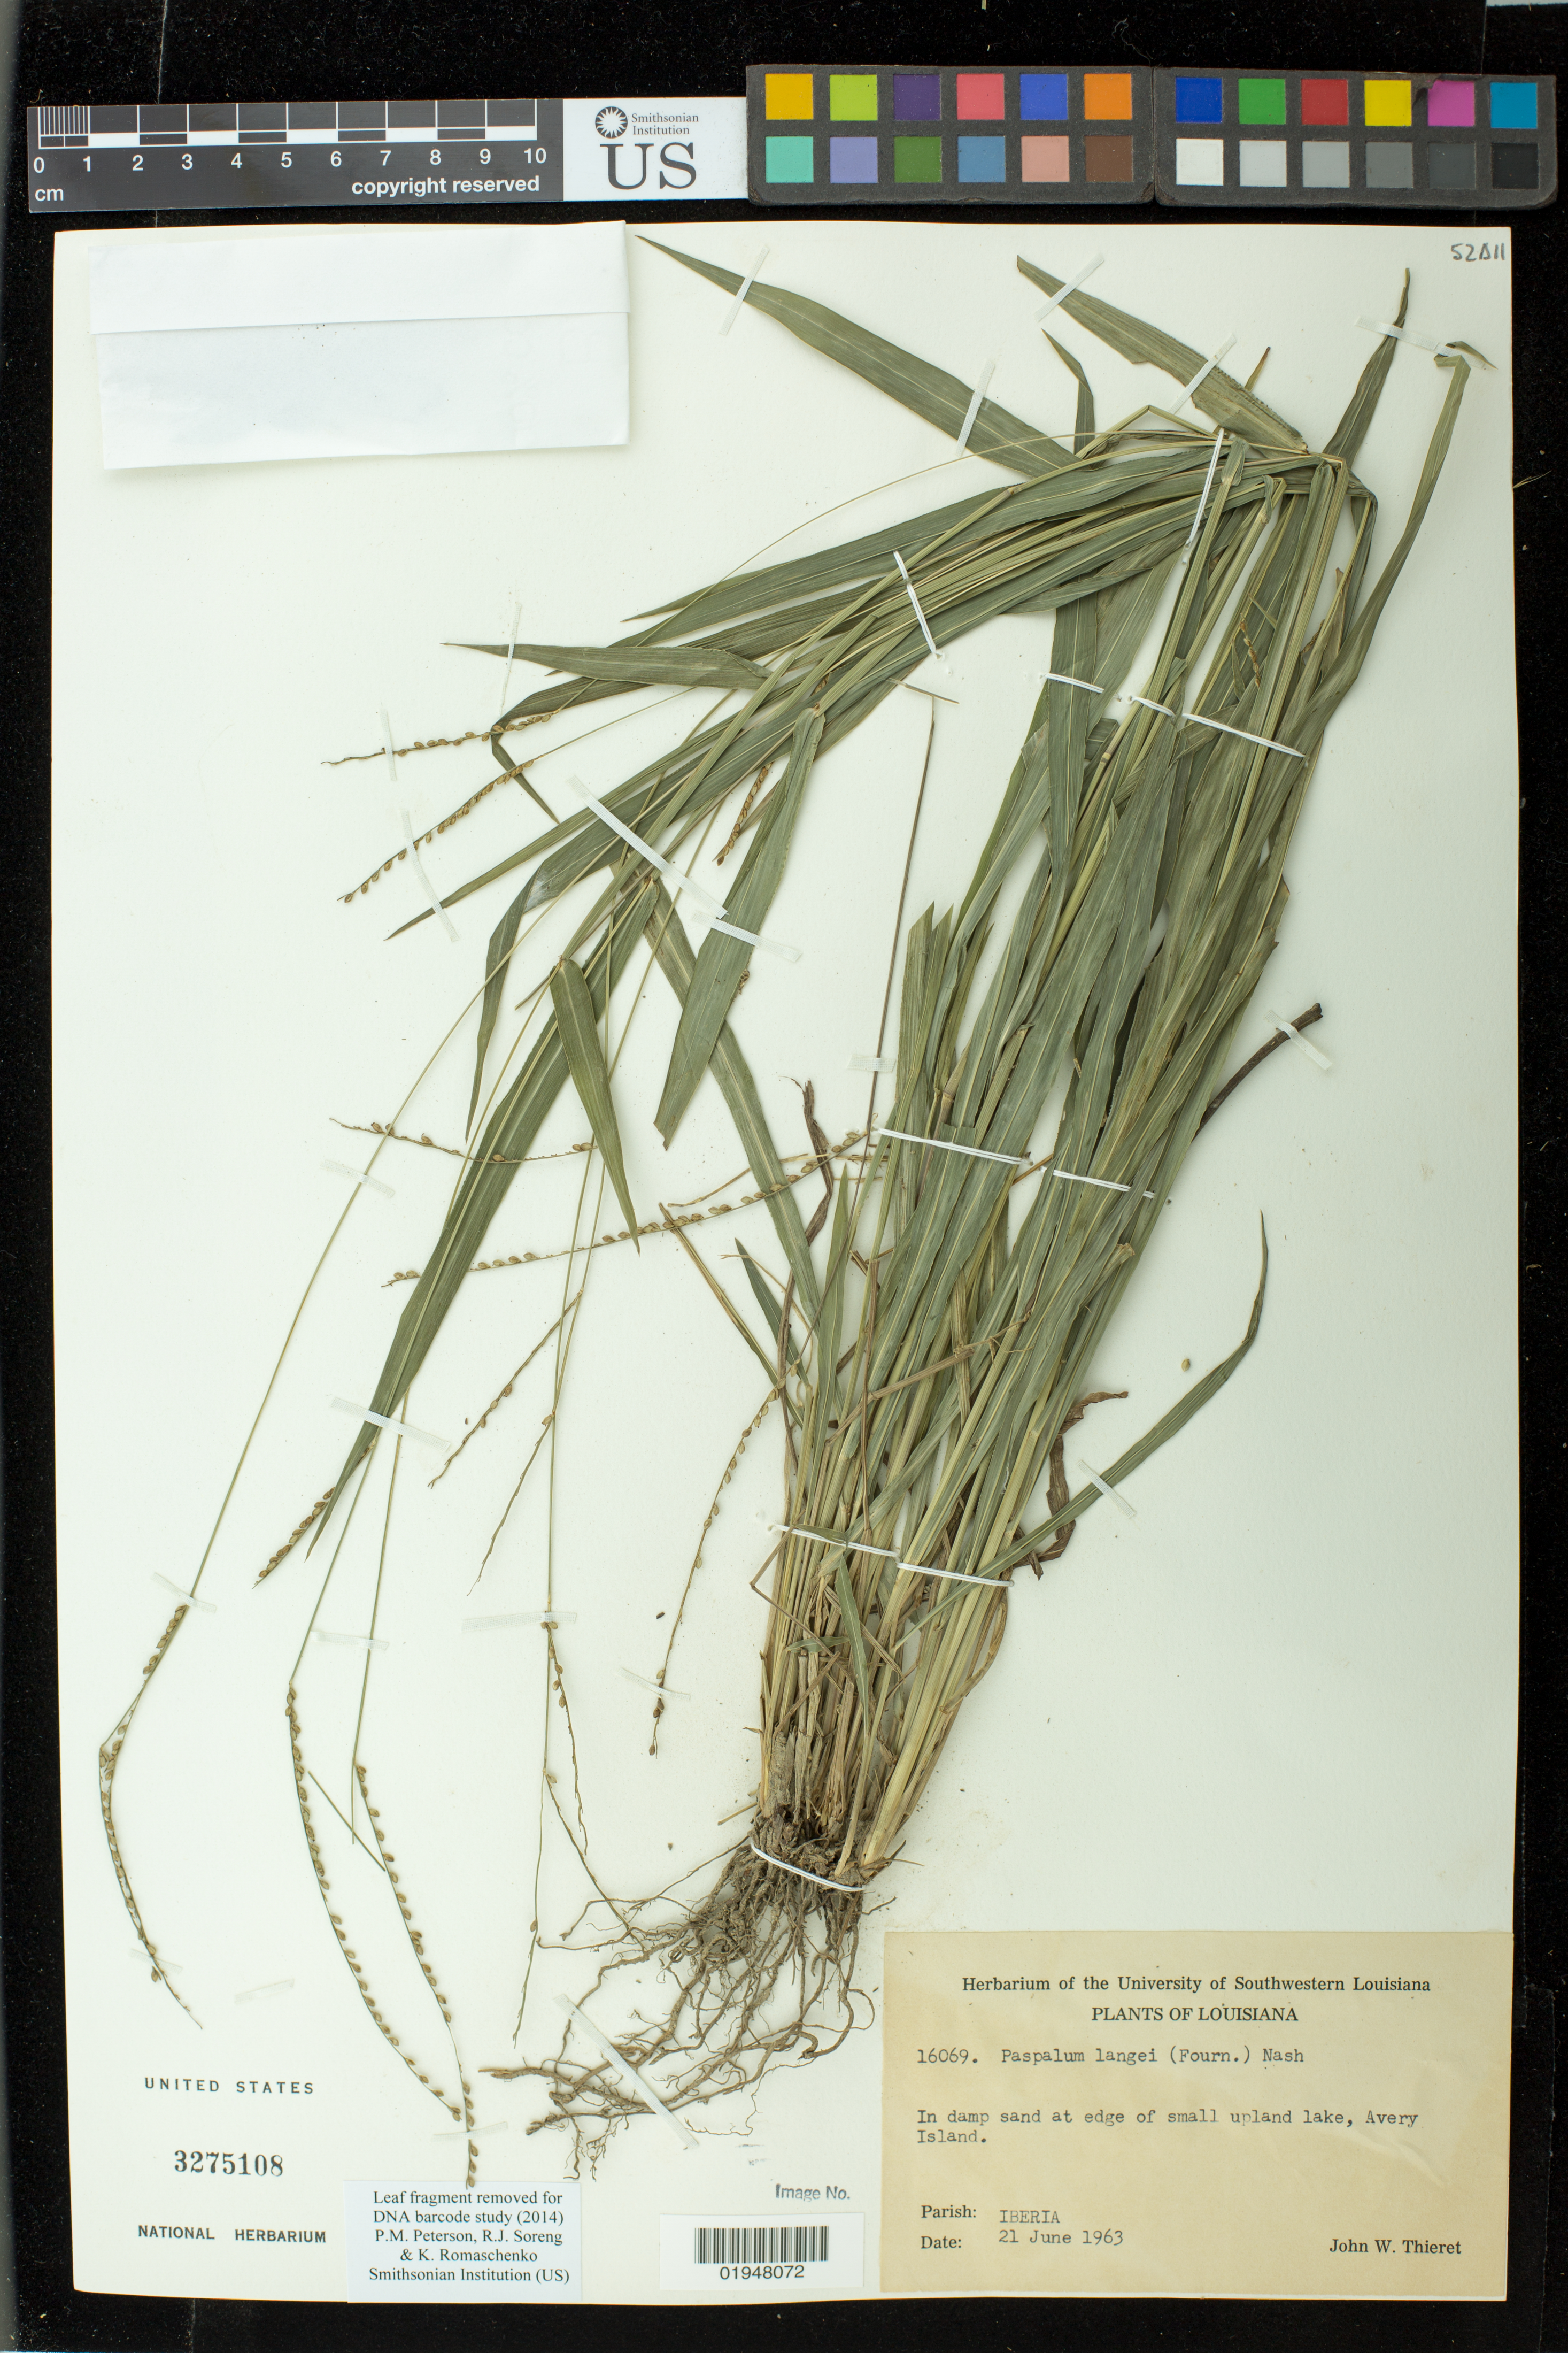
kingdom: Plantae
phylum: Tracheophyta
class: Liliopsida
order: Poales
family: Poaceae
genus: Paspalum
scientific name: Paspalum langei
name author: (E. Fourn.) Nash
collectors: J. W. Thieret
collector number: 16069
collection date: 1963-06-21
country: United States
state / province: Louisiana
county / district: Iberia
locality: at edge of small upland lake, Avery Island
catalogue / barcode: US 3275108